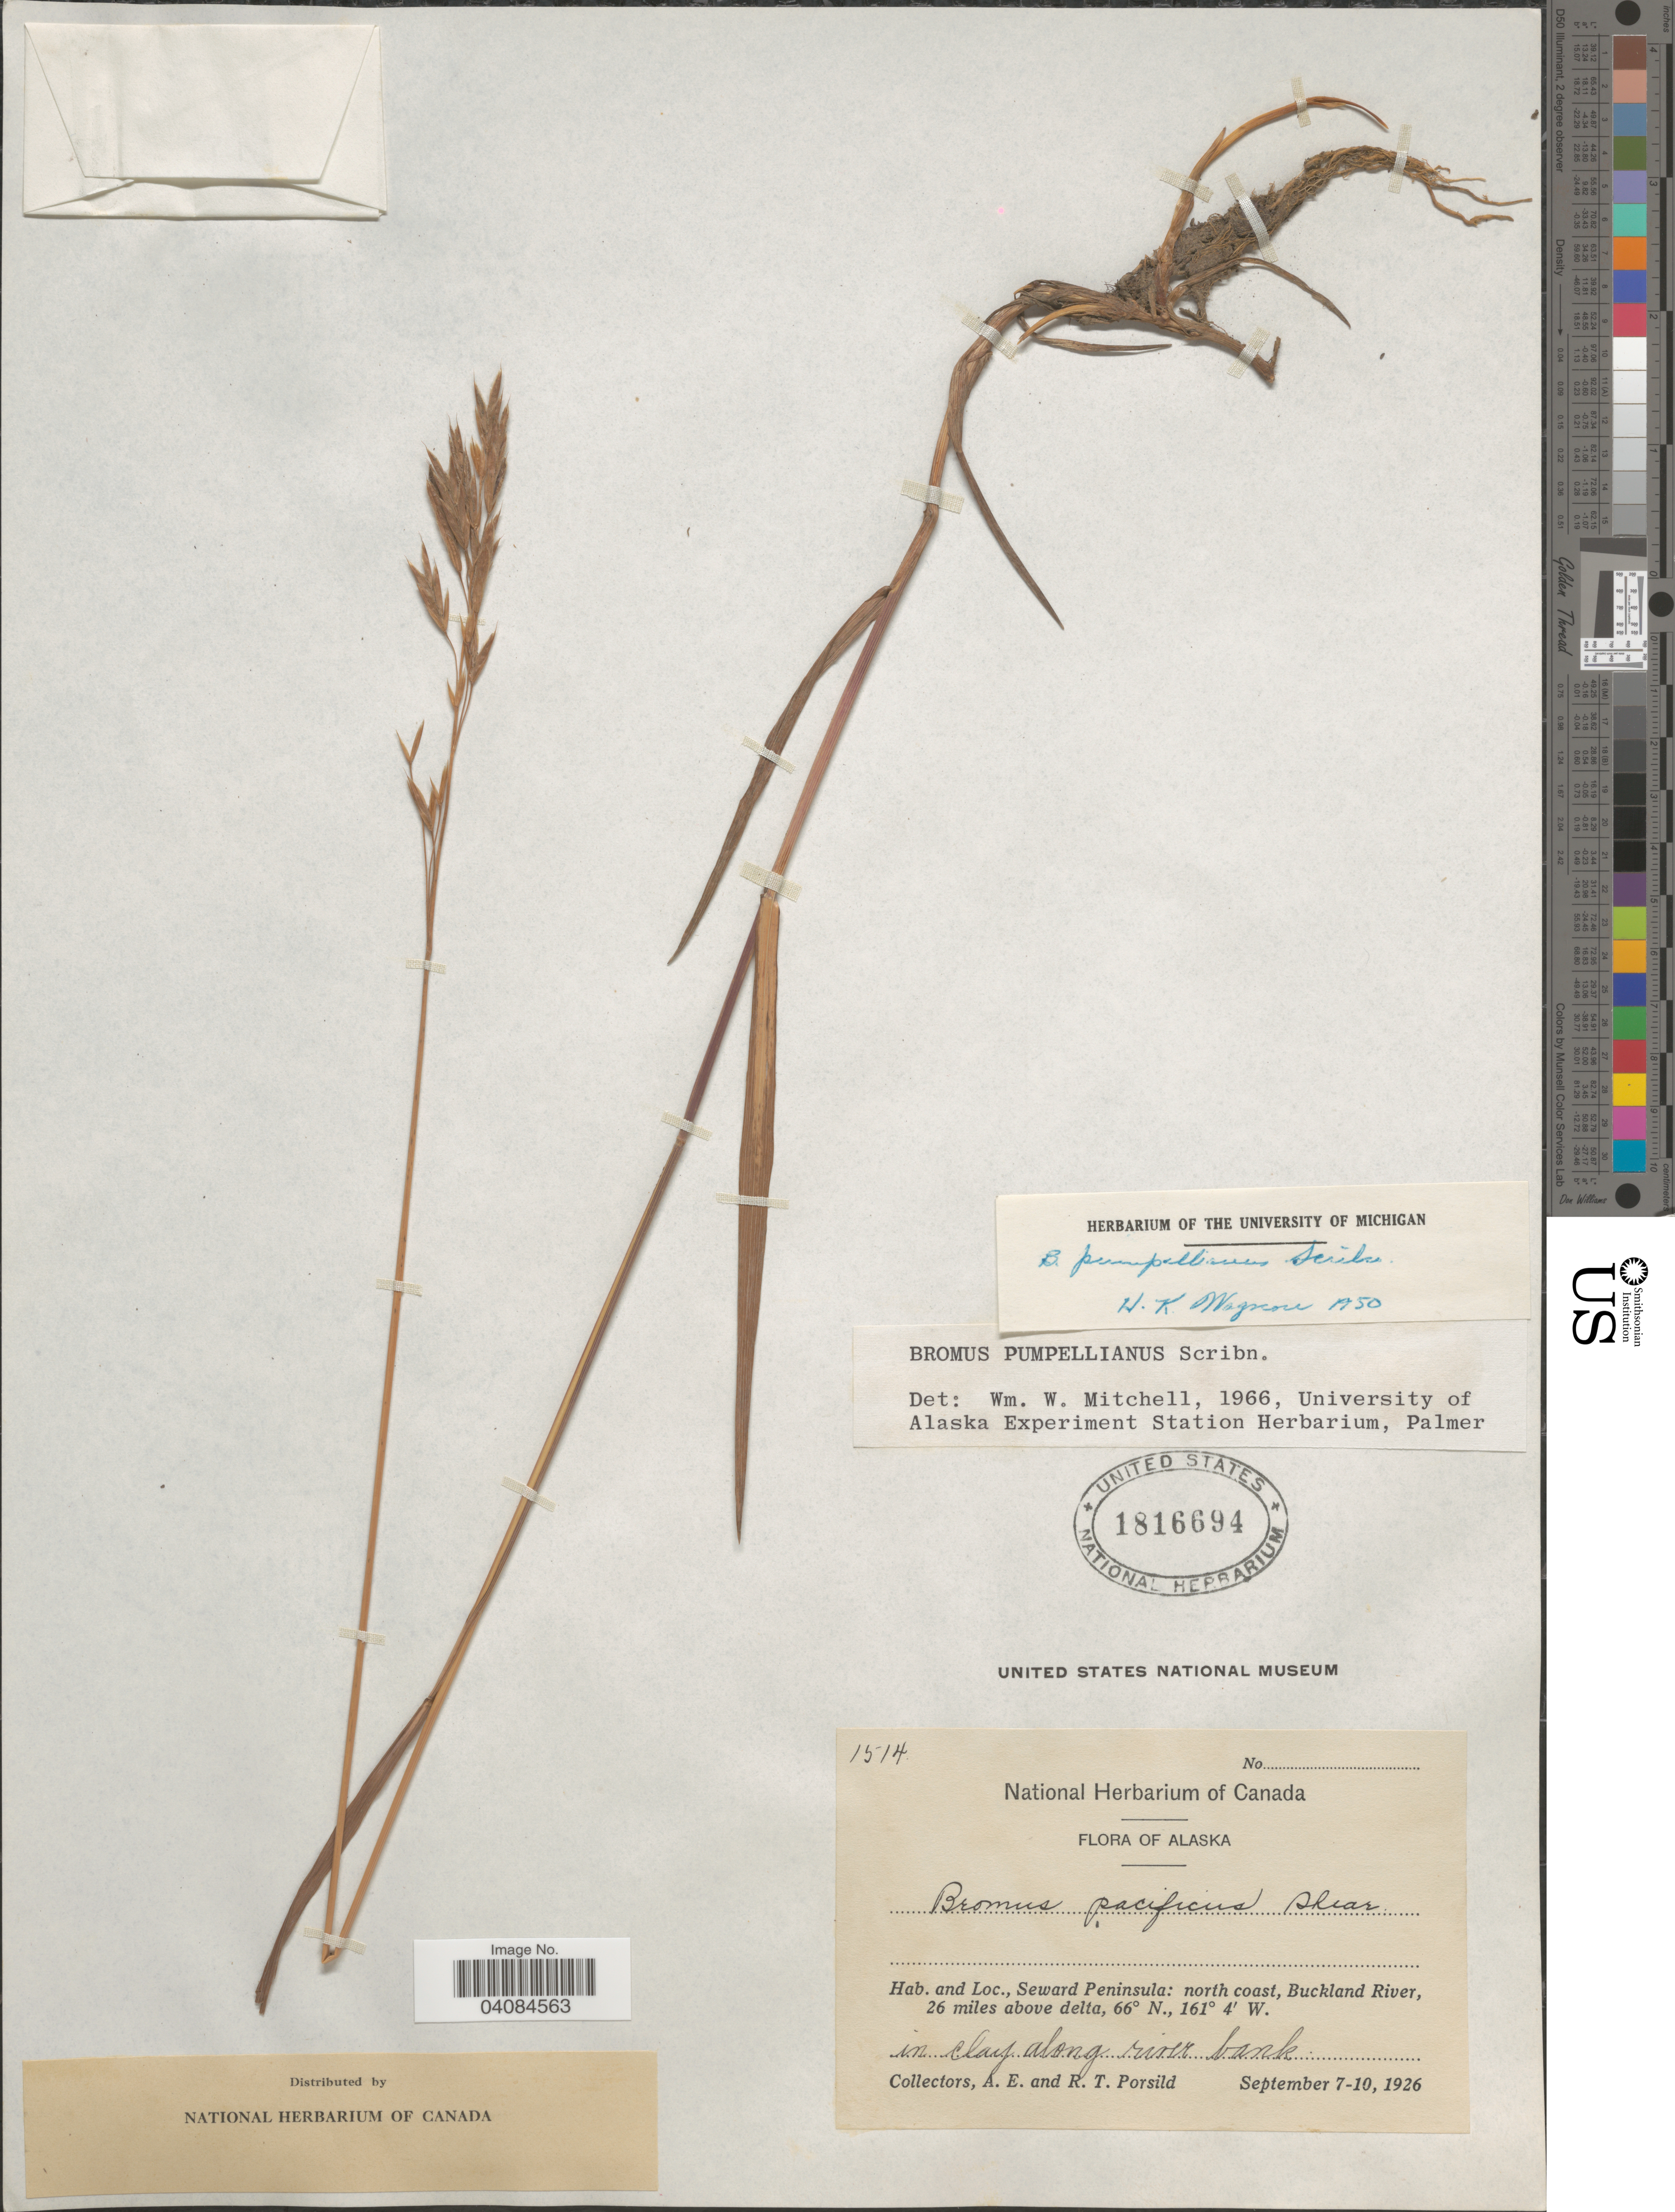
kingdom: Plantae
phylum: Tracheophyta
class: Liliopsida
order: Poales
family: Poaceae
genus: Bromus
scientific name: Bromus pumpellianus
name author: Scribn.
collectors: A. E. Porsild & R. T. Porsild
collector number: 1514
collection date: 1926-09-07/1926-09-10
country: United States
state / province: Alaska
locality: Seward Peninsula: north coast, Buckland River, 26 miles above delta.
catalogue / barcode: US 1816694